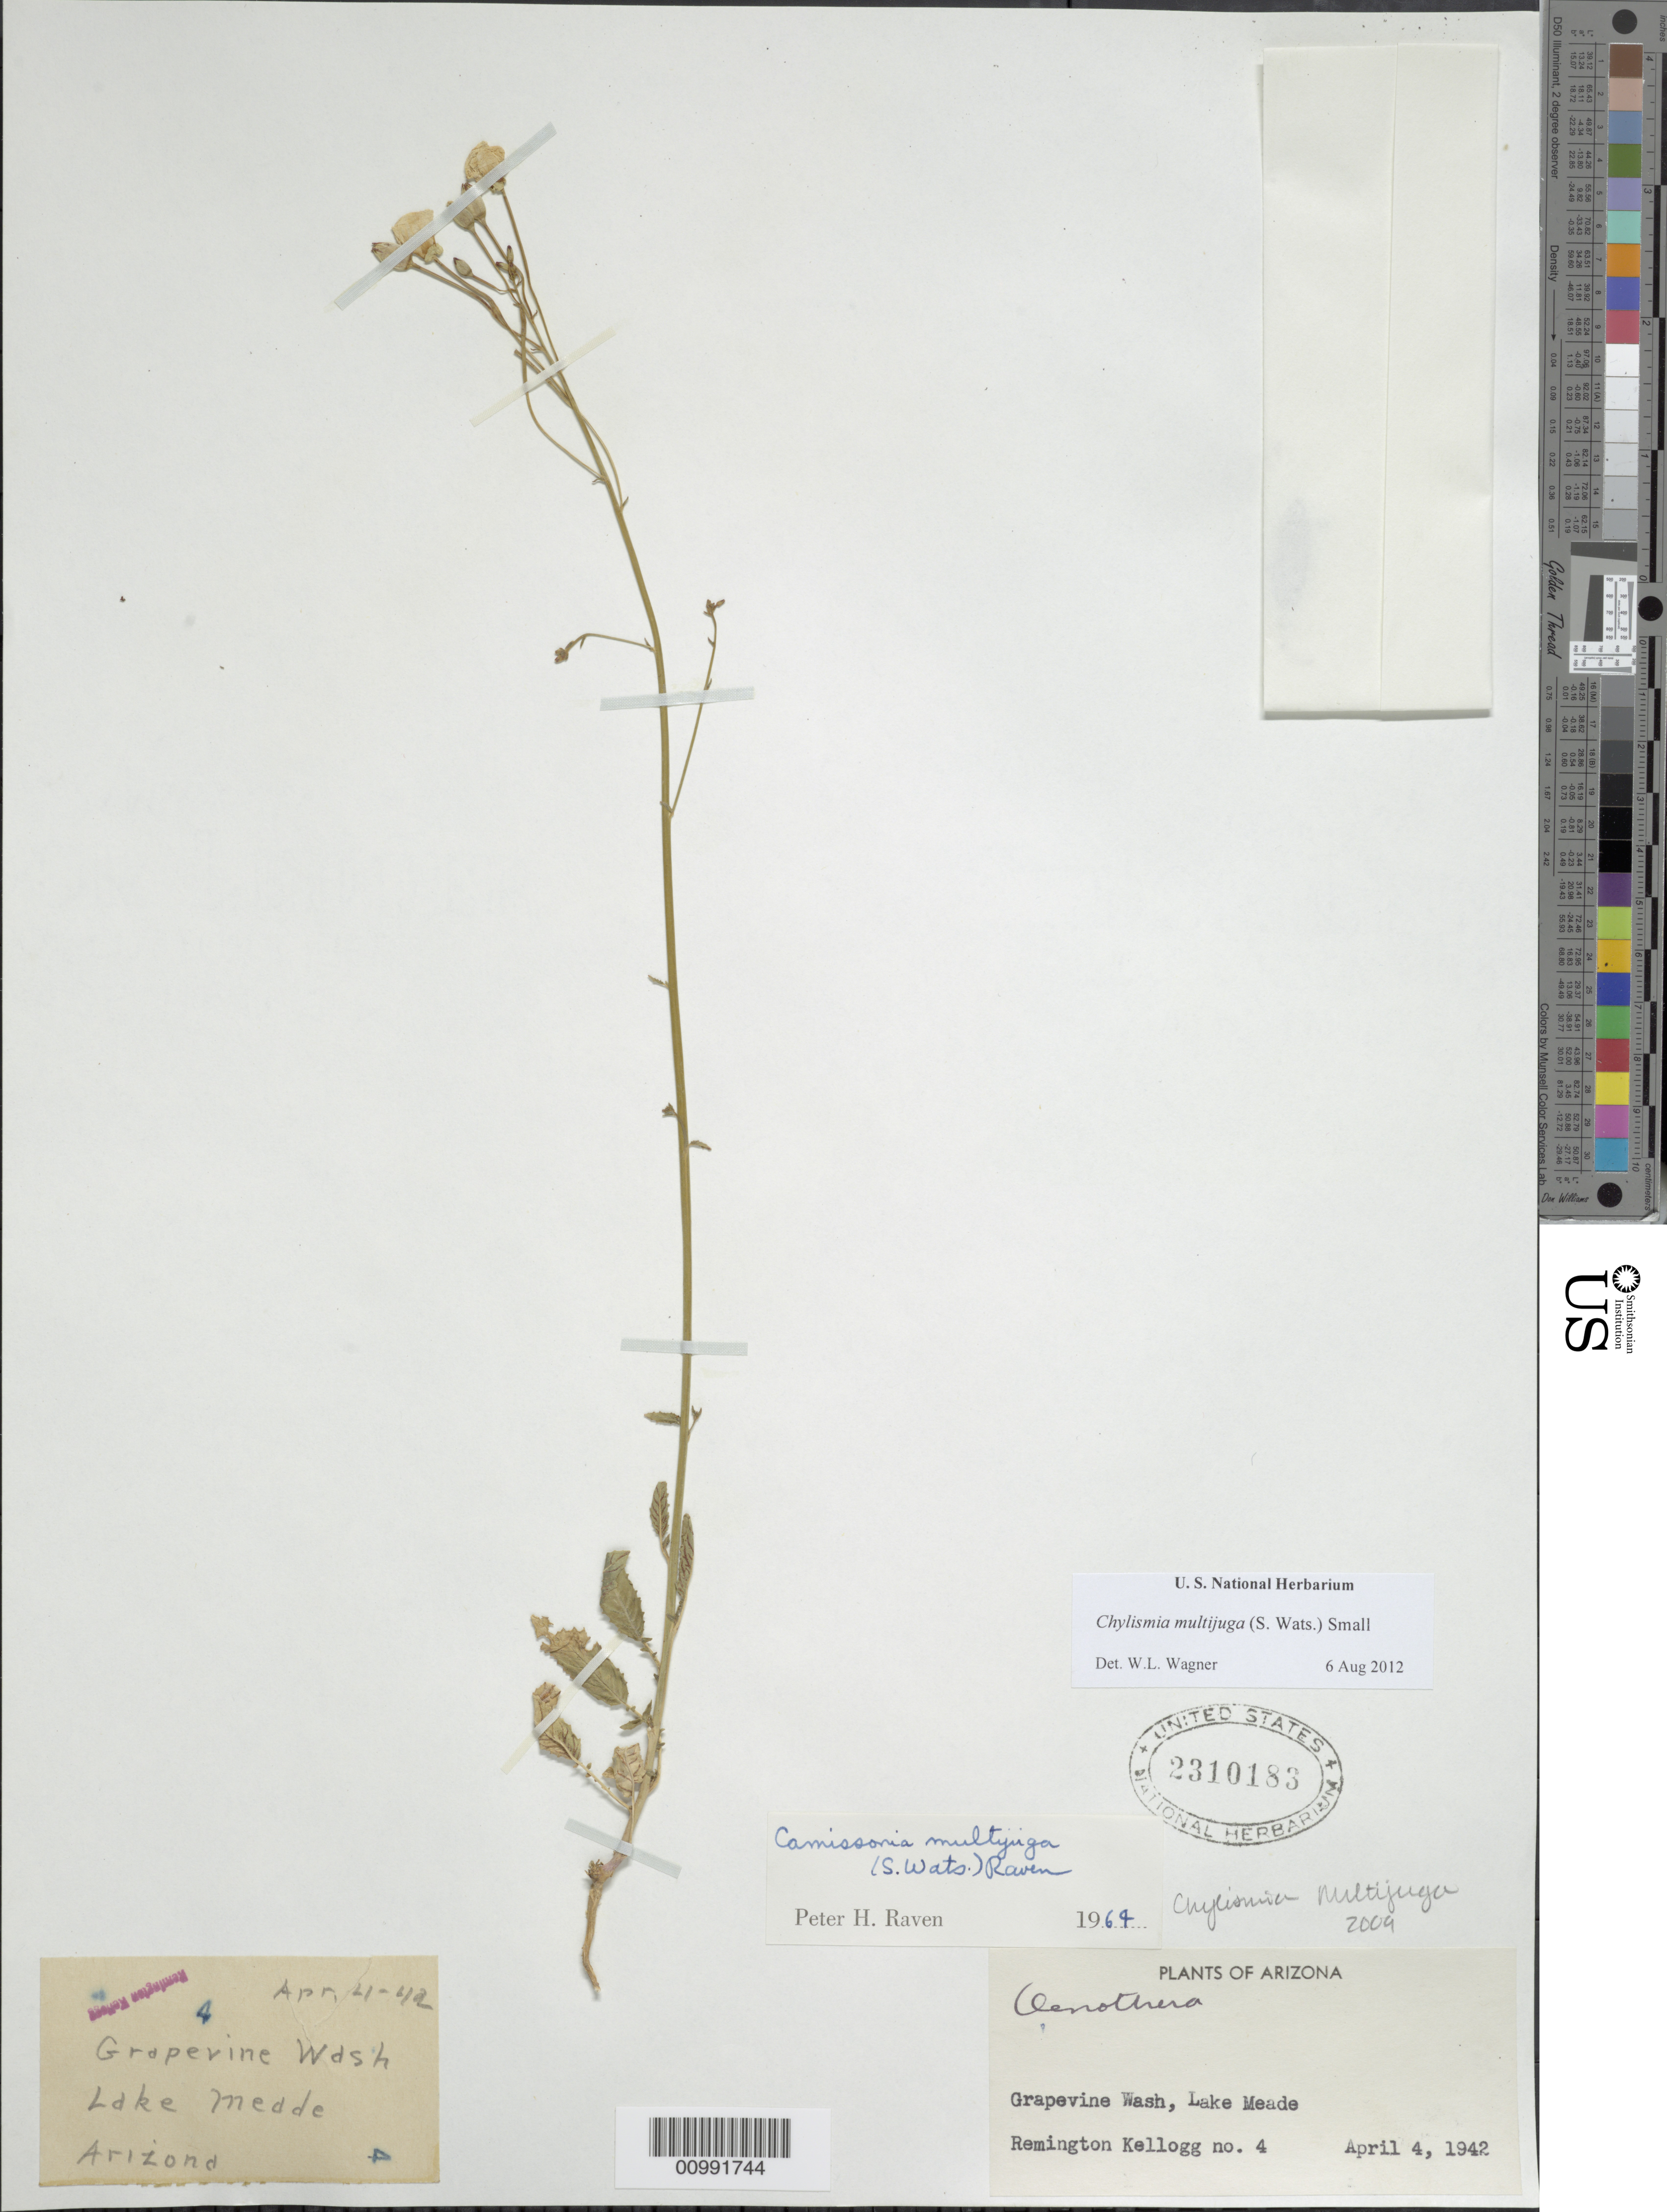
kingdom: Plantae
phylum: Tracheophyta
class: Magnoliopsida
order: Myrtales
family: Onagraceae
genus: Chylismia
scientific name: Chylismia multijuga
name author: (S. Watson) Small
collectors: R. Kellogg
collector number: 4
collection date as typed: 04 Apr 1942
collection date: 1942-04-04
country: United States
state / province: Arizona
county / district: Mohave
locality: Grapevine Wash, Lake Mead.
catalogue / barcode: US 2310183